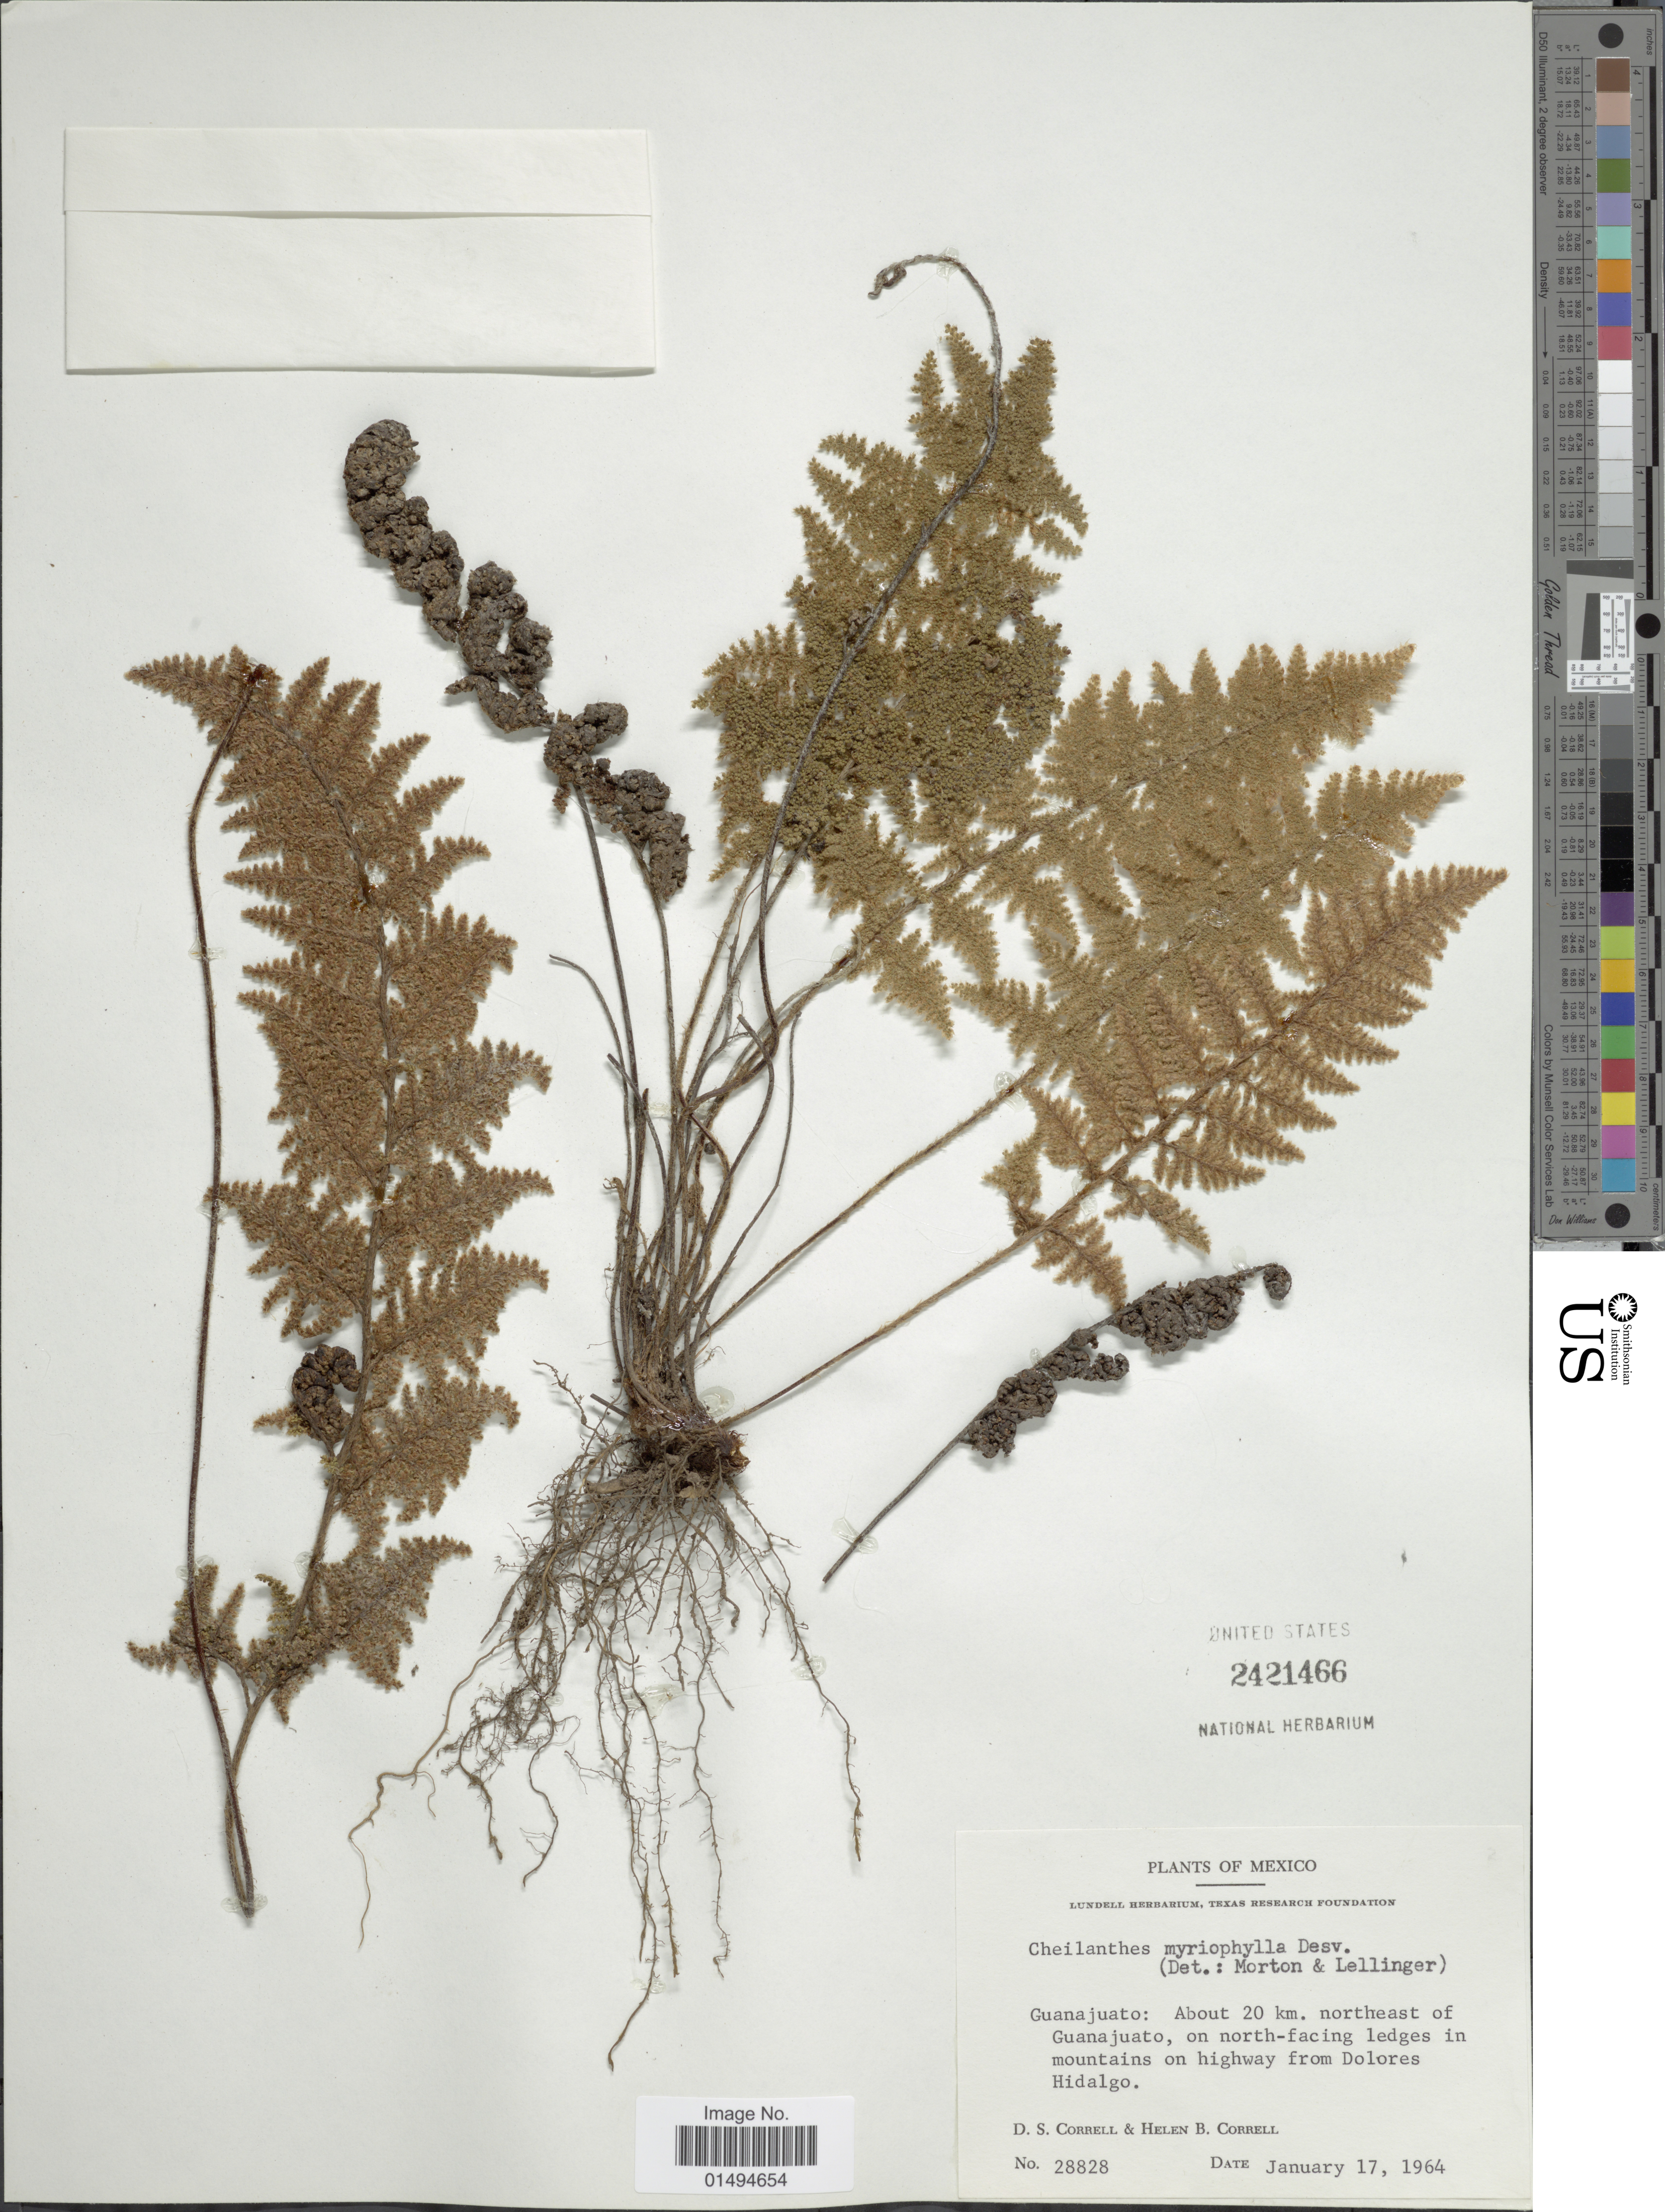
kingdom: Plantae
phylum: Tracheophyta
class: Polypodiopsida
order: Polypodiales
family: Pteridaceae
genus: Myriopteris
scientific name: Myriopteris myriophylla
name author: (Desv.) J. Sm.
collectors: D. S. Correll & H. Correll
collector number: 28828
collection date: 1964-01-17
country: Mexico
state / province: Guanajuato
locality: About 20 km. northeast of Guanajuato, on north-facing ledges in mountains on highway from Dolores Hidalgo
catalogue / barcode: US 2421466